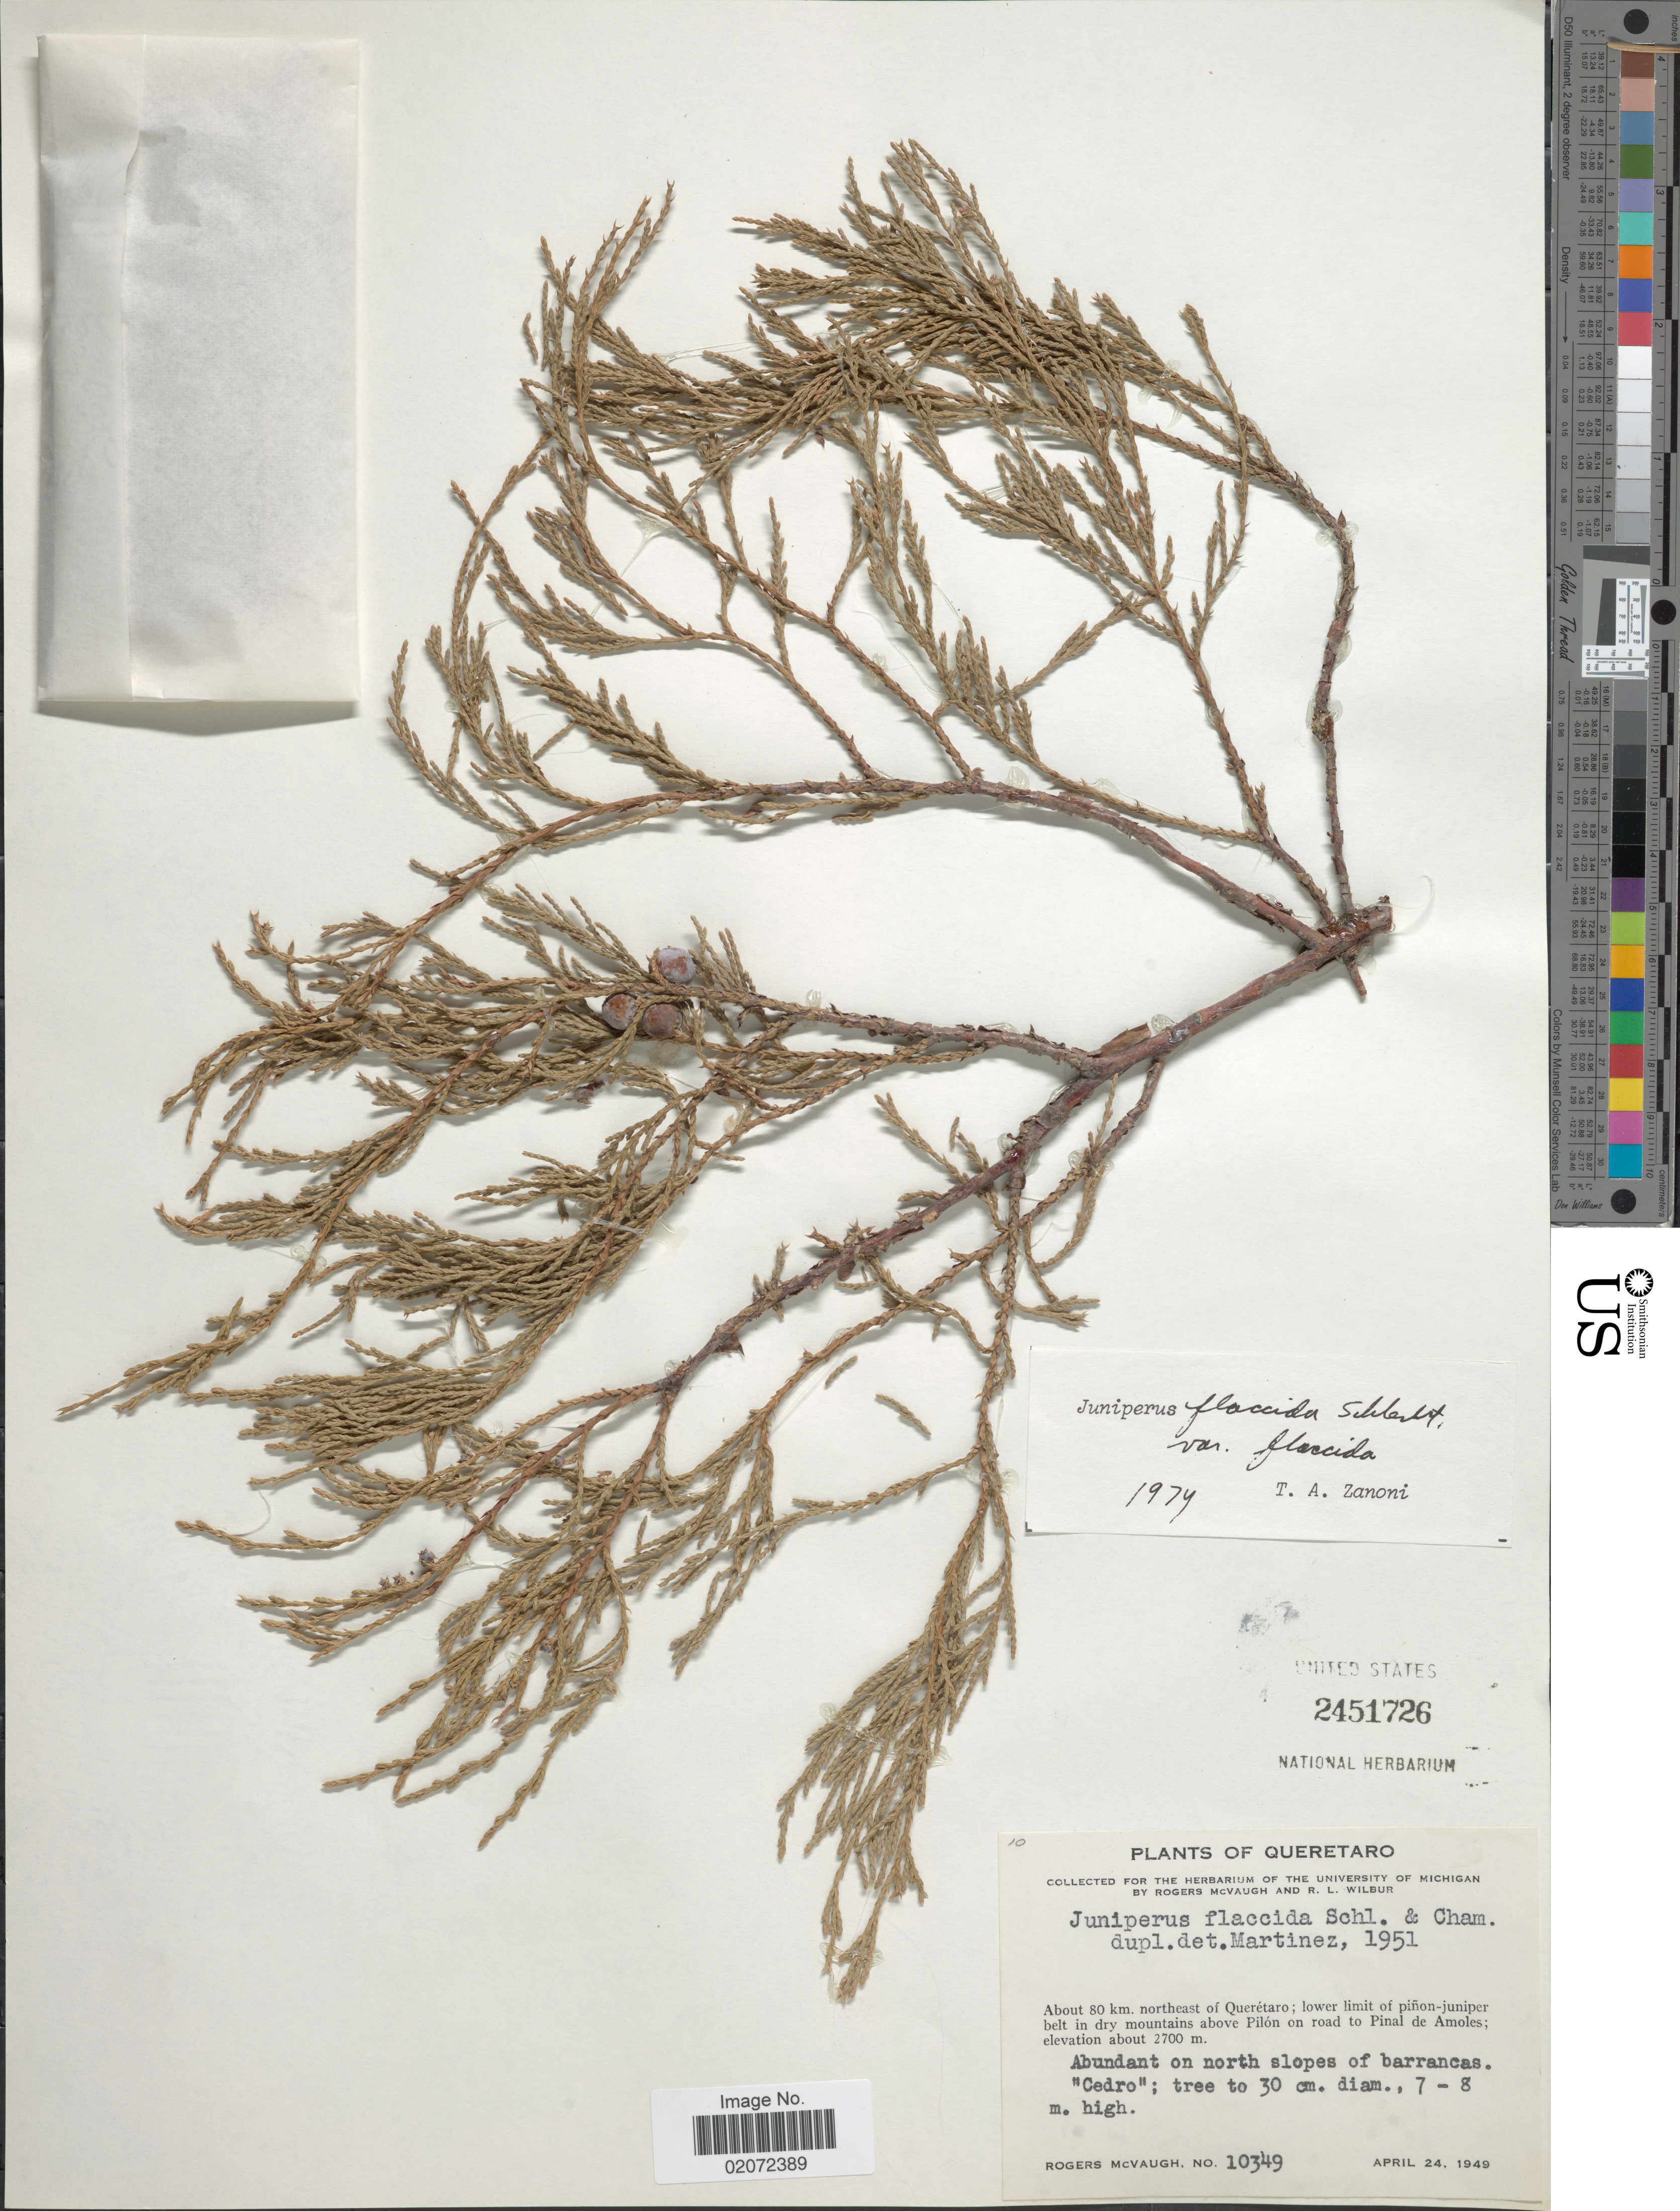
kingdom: Plantae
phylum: Tracheophyta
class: Pinopsida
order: Pinales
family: Cupressaceae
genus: Juniperus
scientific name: Juniperus flaccida var. flaccida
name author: Schltdl.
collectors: R. McVaugh & R. L. Wilbur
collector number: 10349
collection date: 1949-04-24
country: Mexico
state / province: Querétaro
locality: About 80 km. northeast of Querétaro; above Pilón on road to Pinal de Amoles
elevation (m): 2700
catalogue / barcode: US 2451726